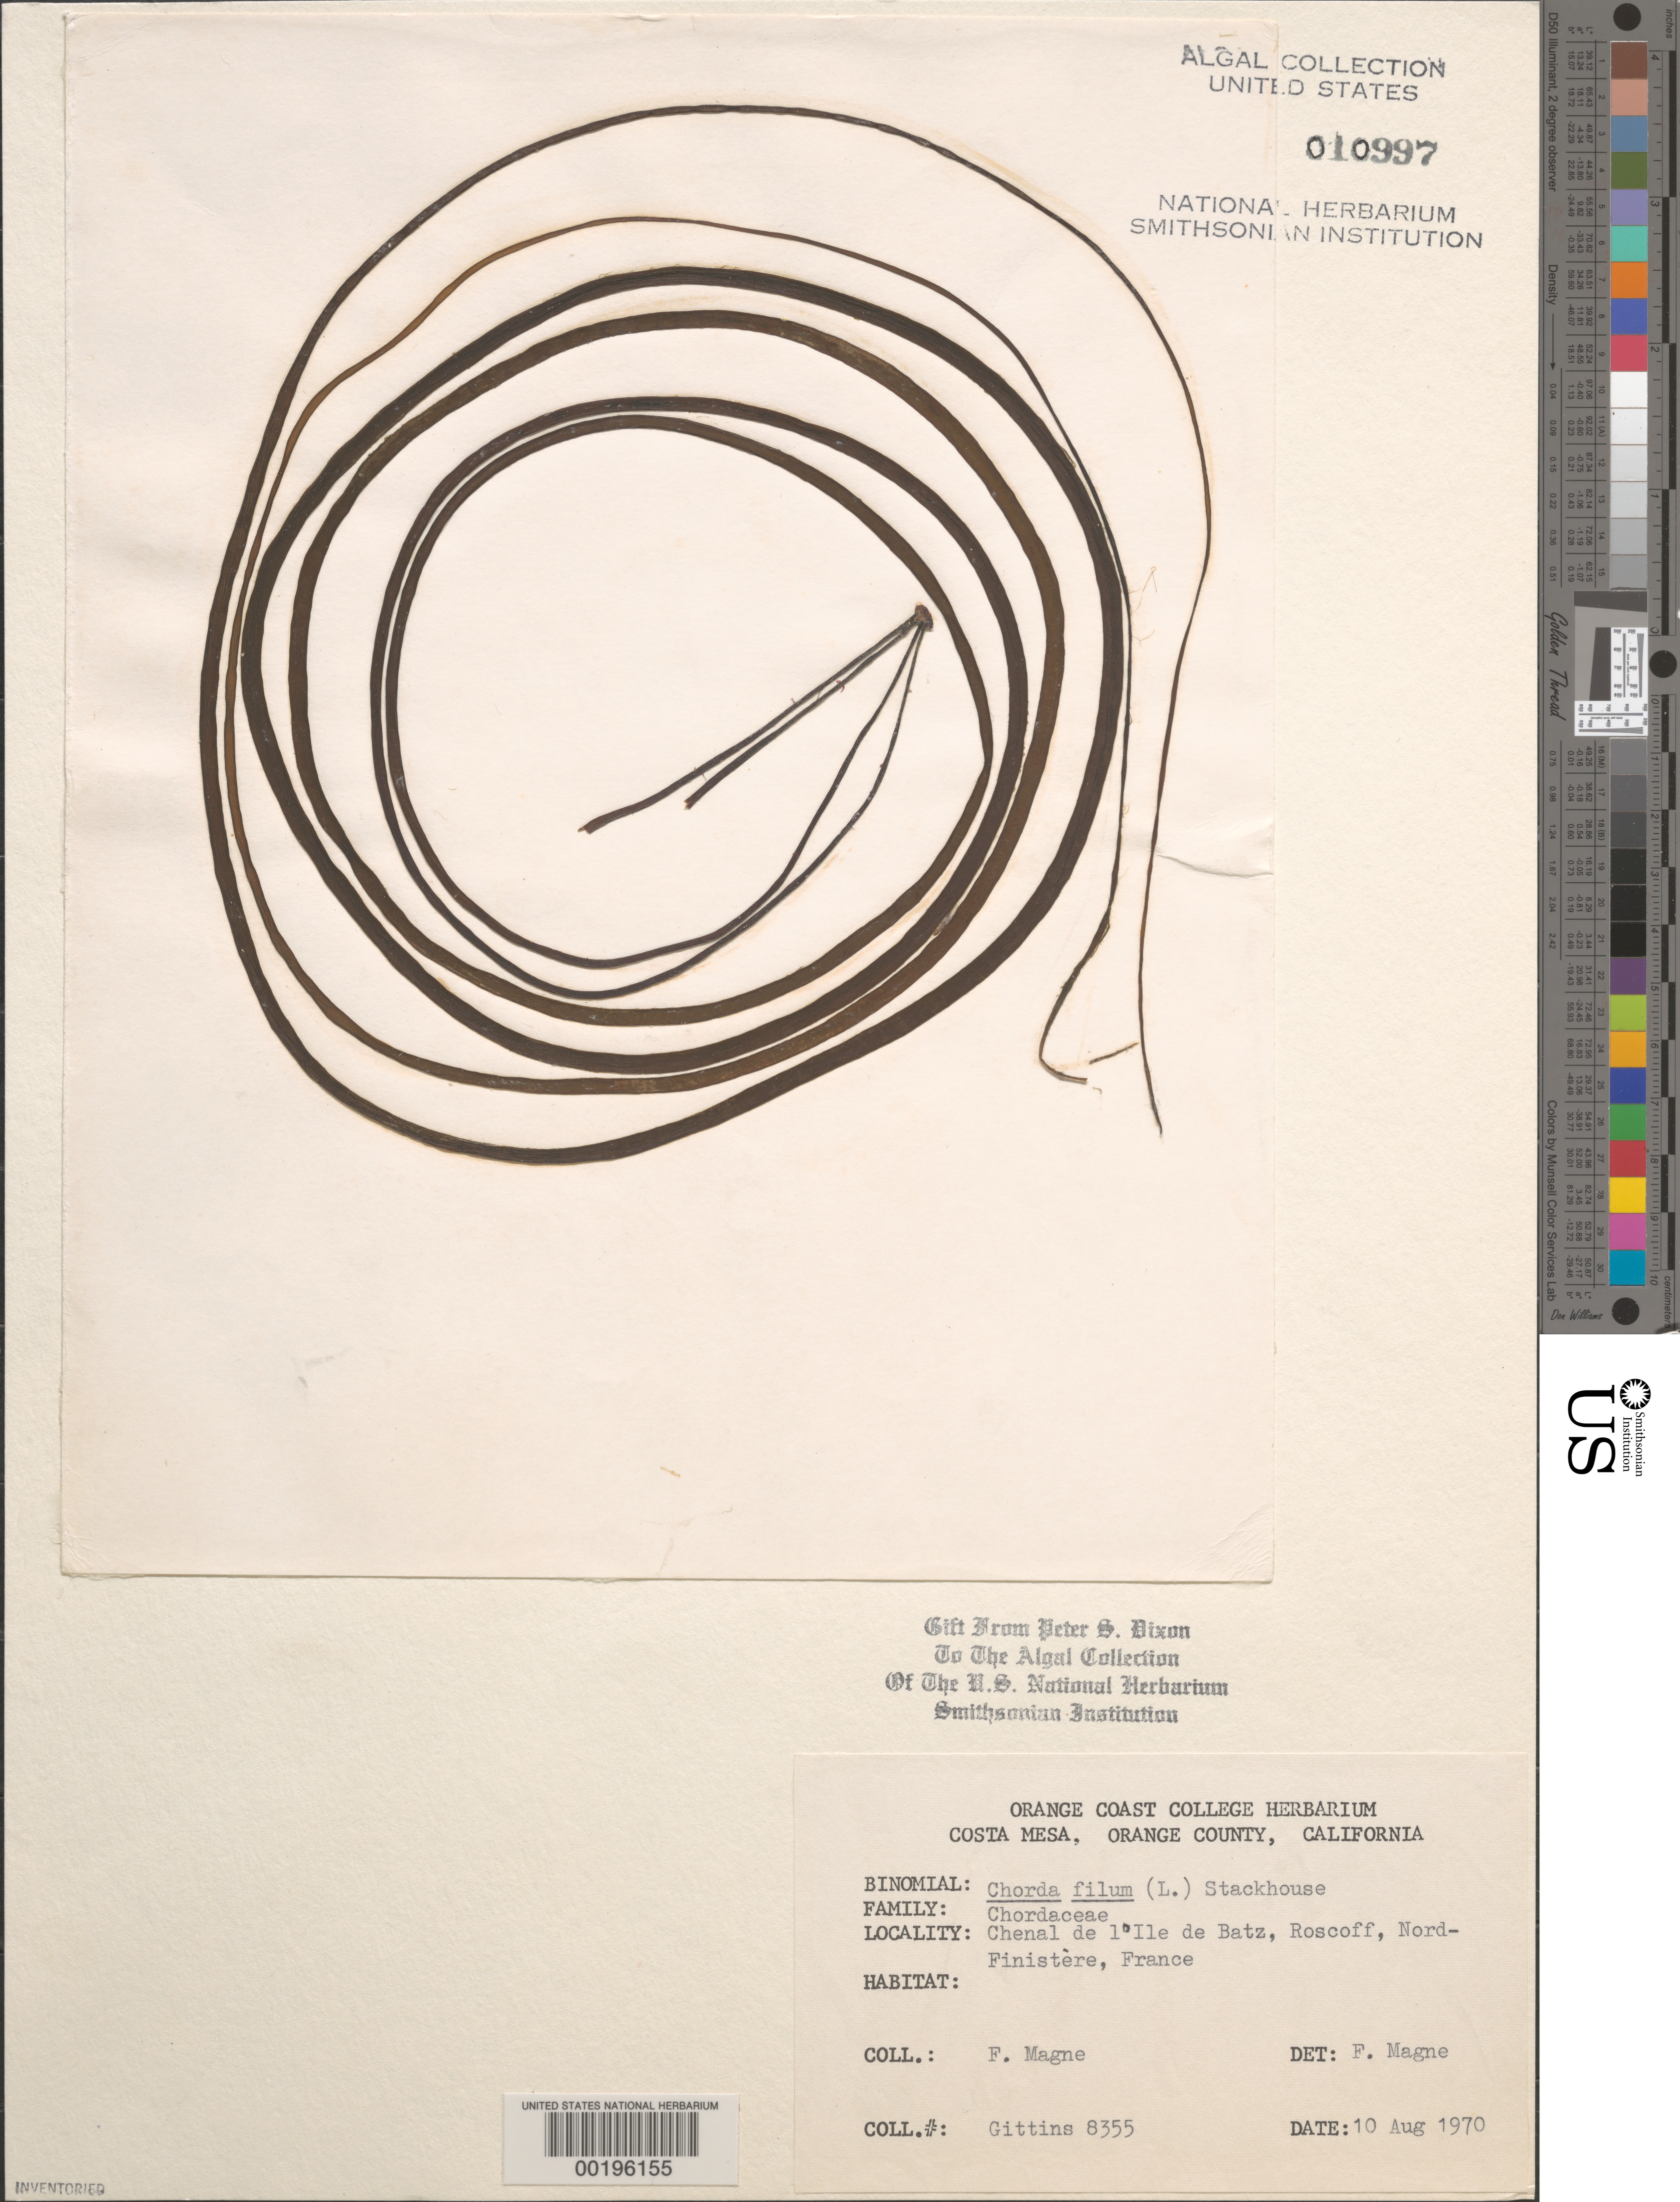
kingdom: Chromista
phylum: Ochrophyta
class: Phaeophyceae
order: Laminariales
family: Chordaceae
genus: Chorda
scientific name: Chorda filum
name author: (L.) Stackh.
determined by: Magne, F.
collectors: F. Magne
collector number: Btg 8355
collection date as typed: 10 Aug 1970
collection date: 1970-08-10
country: France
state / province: Bretagne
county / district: Finistère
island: Ile de Batz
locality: Roscoff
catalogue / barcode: US 10997